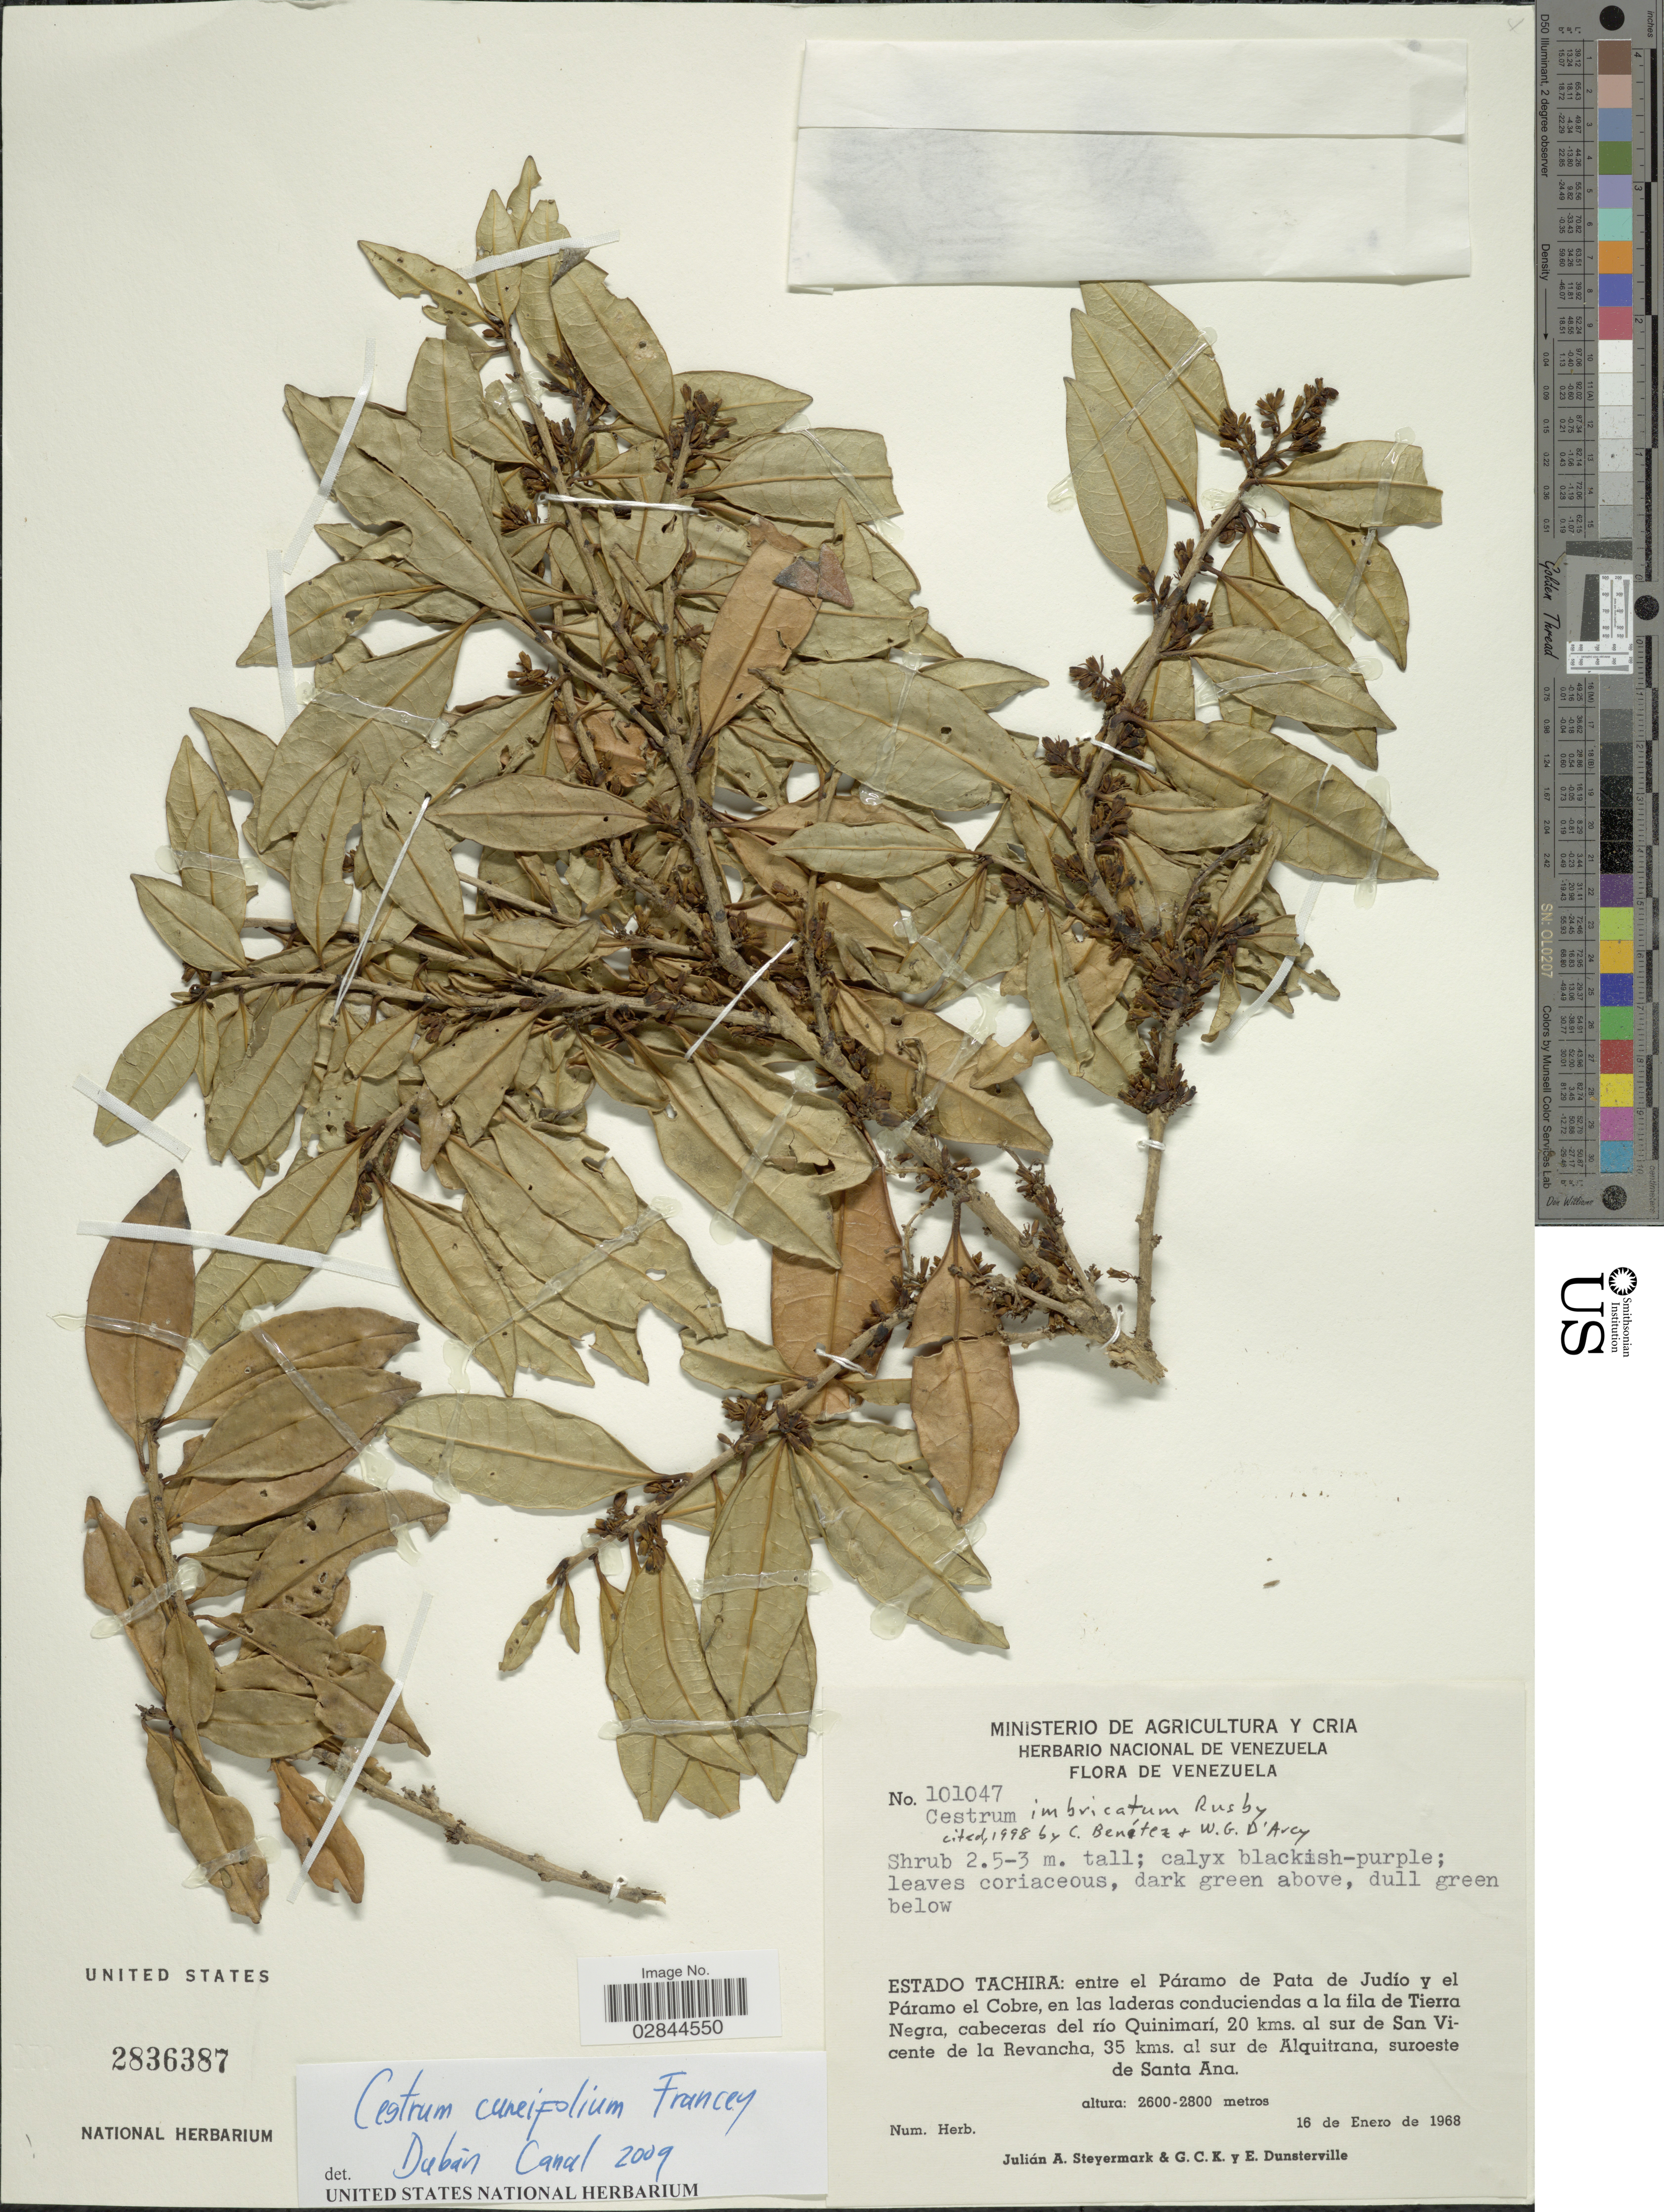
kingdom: Plantae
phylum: Tracheophyta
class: Magnoliopsida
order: Solanales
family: Solanaceae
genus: Cestrum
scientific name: Cestrum cuneifolium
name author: Francey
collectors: J. Steyermark, G. C. K. Dunsterville & E. Dunsterville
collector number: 101047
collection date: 1968-01-16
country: Venezuela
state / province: Tachira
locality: Entre el Páramo de Pata de Judío y el Páramo el Cobre, en las laderas conduciendas a la fila de Tierra Negra, cabeceras del río Quinimarí, 20 kms. al sur de San Vicente de la Revancha, 35 kms. al sur de Alquitrana, suroeste de Santa Ana.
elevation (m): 2600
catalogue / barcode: US 2836387